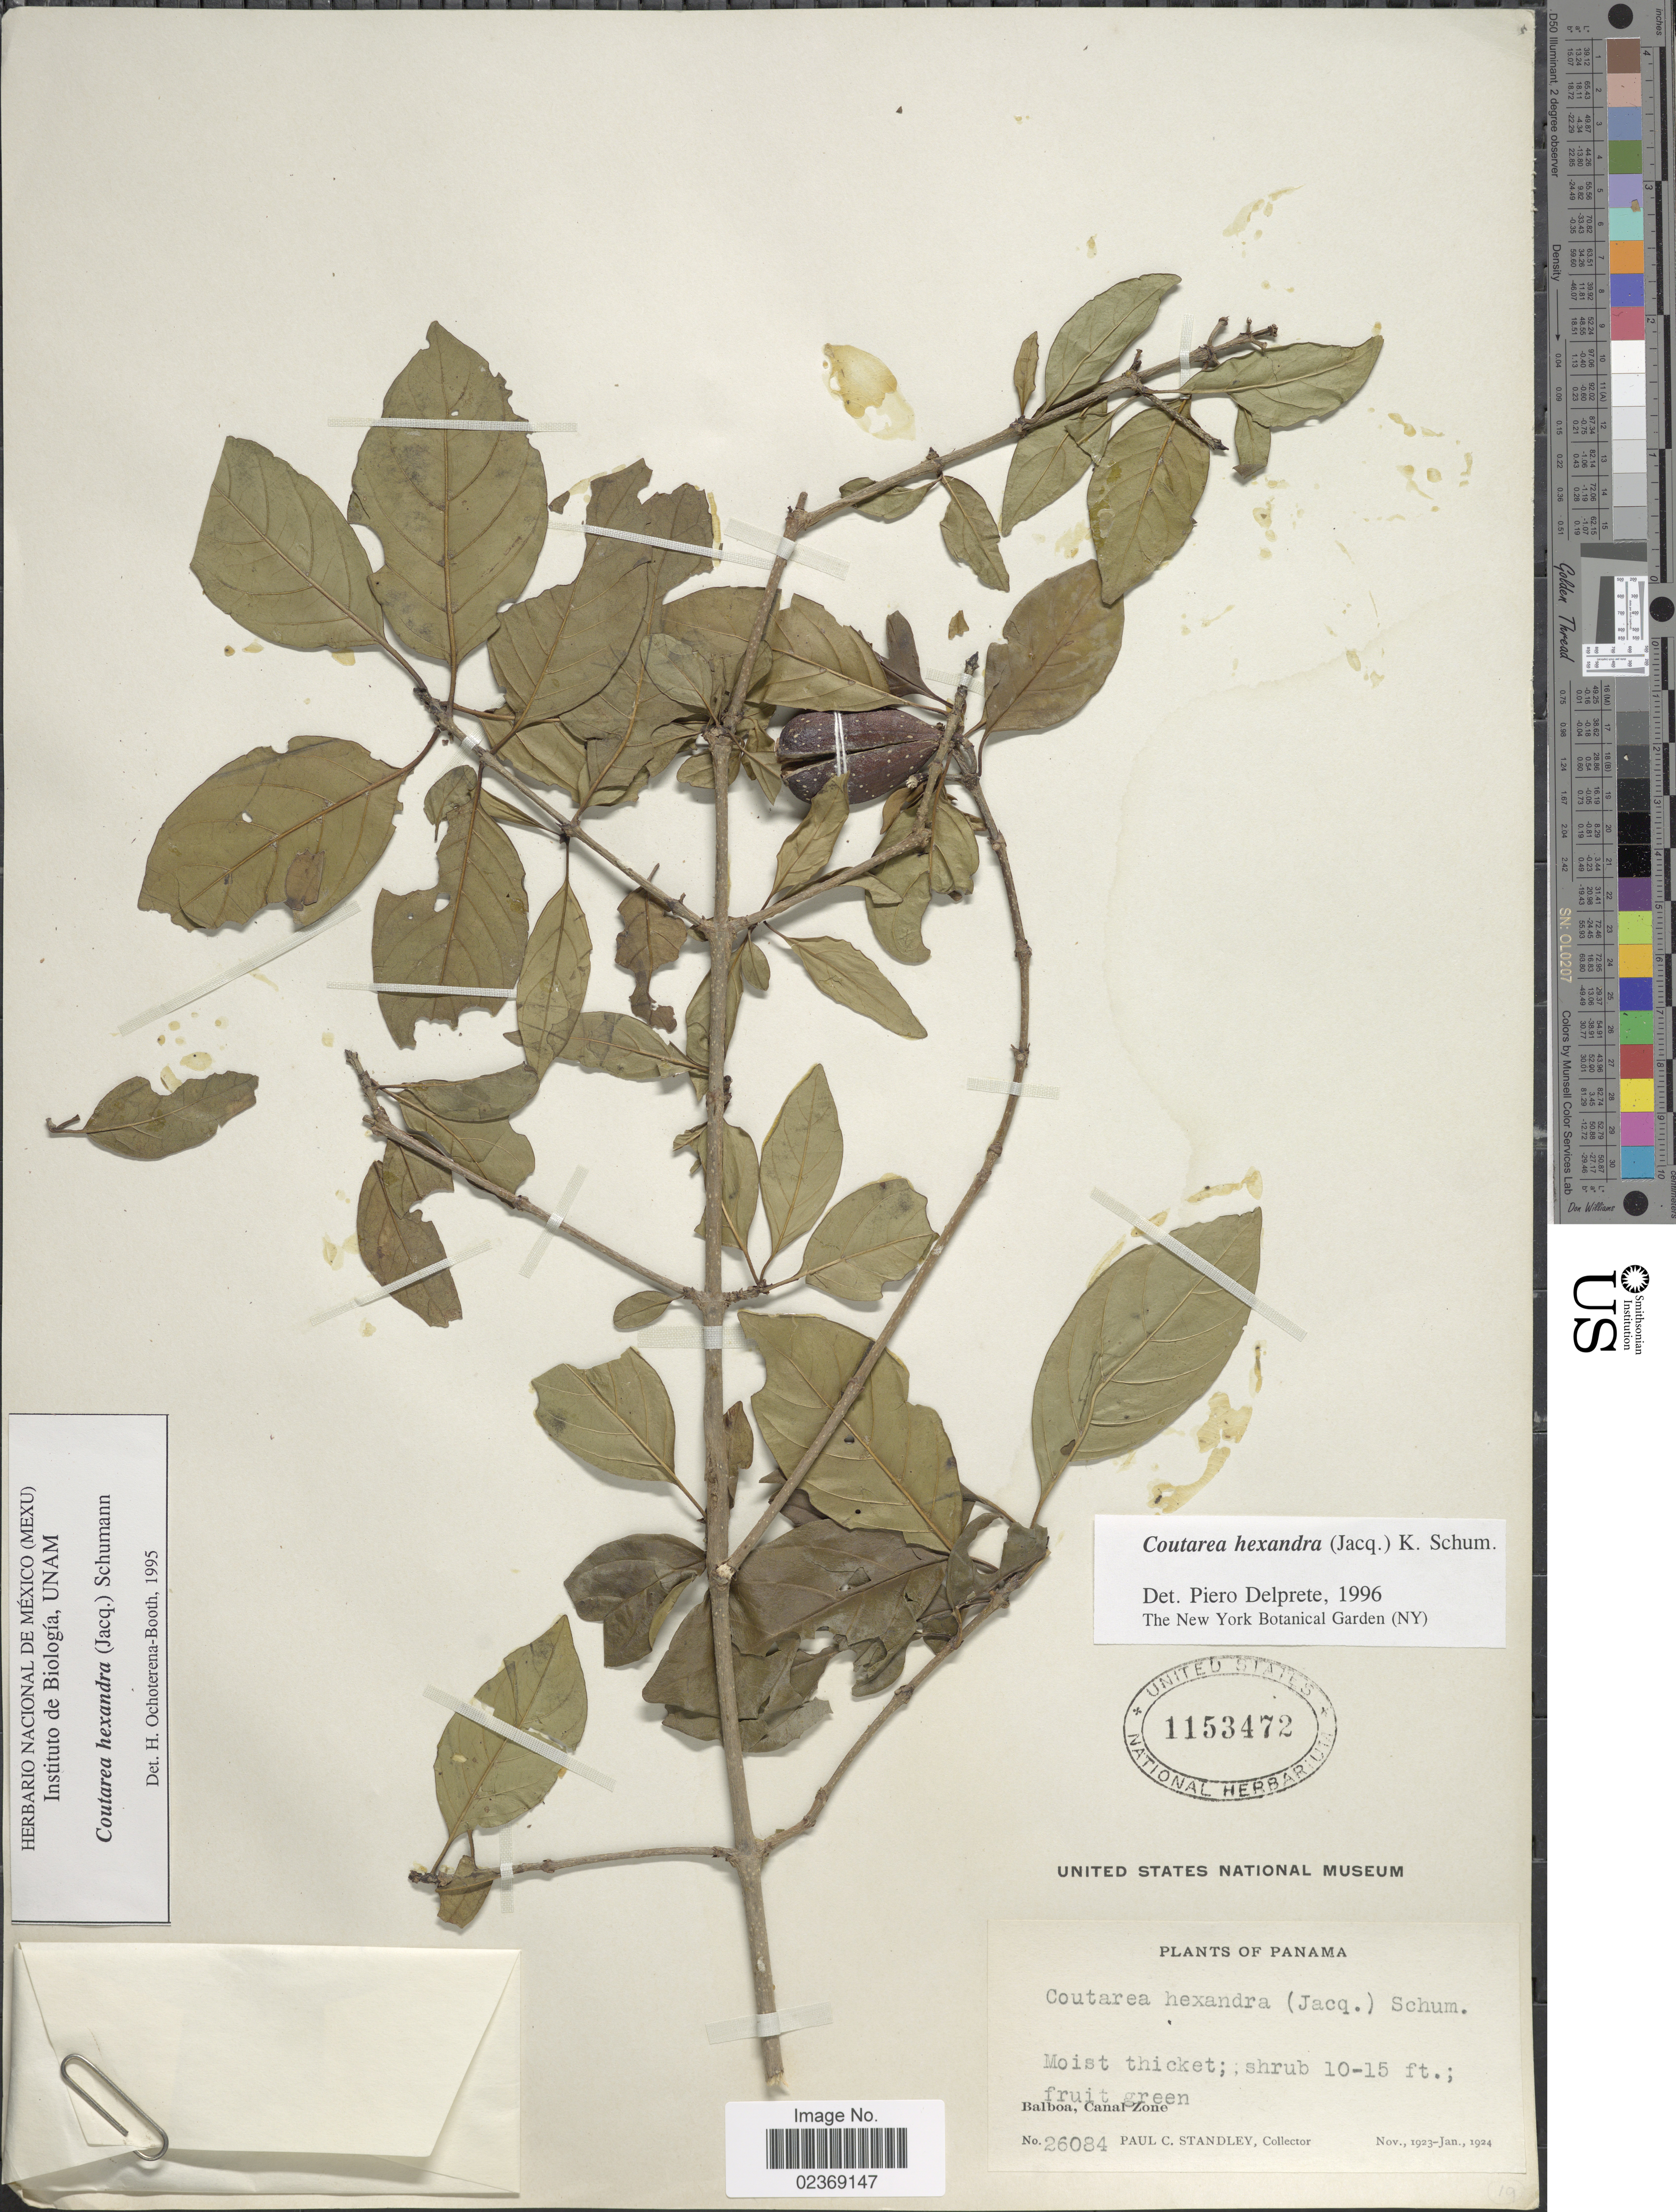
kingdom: Plantae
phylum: Tracheophyta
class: Magnoliopsida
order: Gentianales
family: Rubiaceae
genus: Coutarea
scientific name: Coutarea hexandra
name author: (Jacq.) K. Schum.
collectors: P. C. Standley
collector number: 26084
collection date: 1923-11/1924-01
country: Panama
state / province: Colón / Panamá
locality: Moist thicket, Balboa, Canal Zone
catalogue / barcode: US 1153472